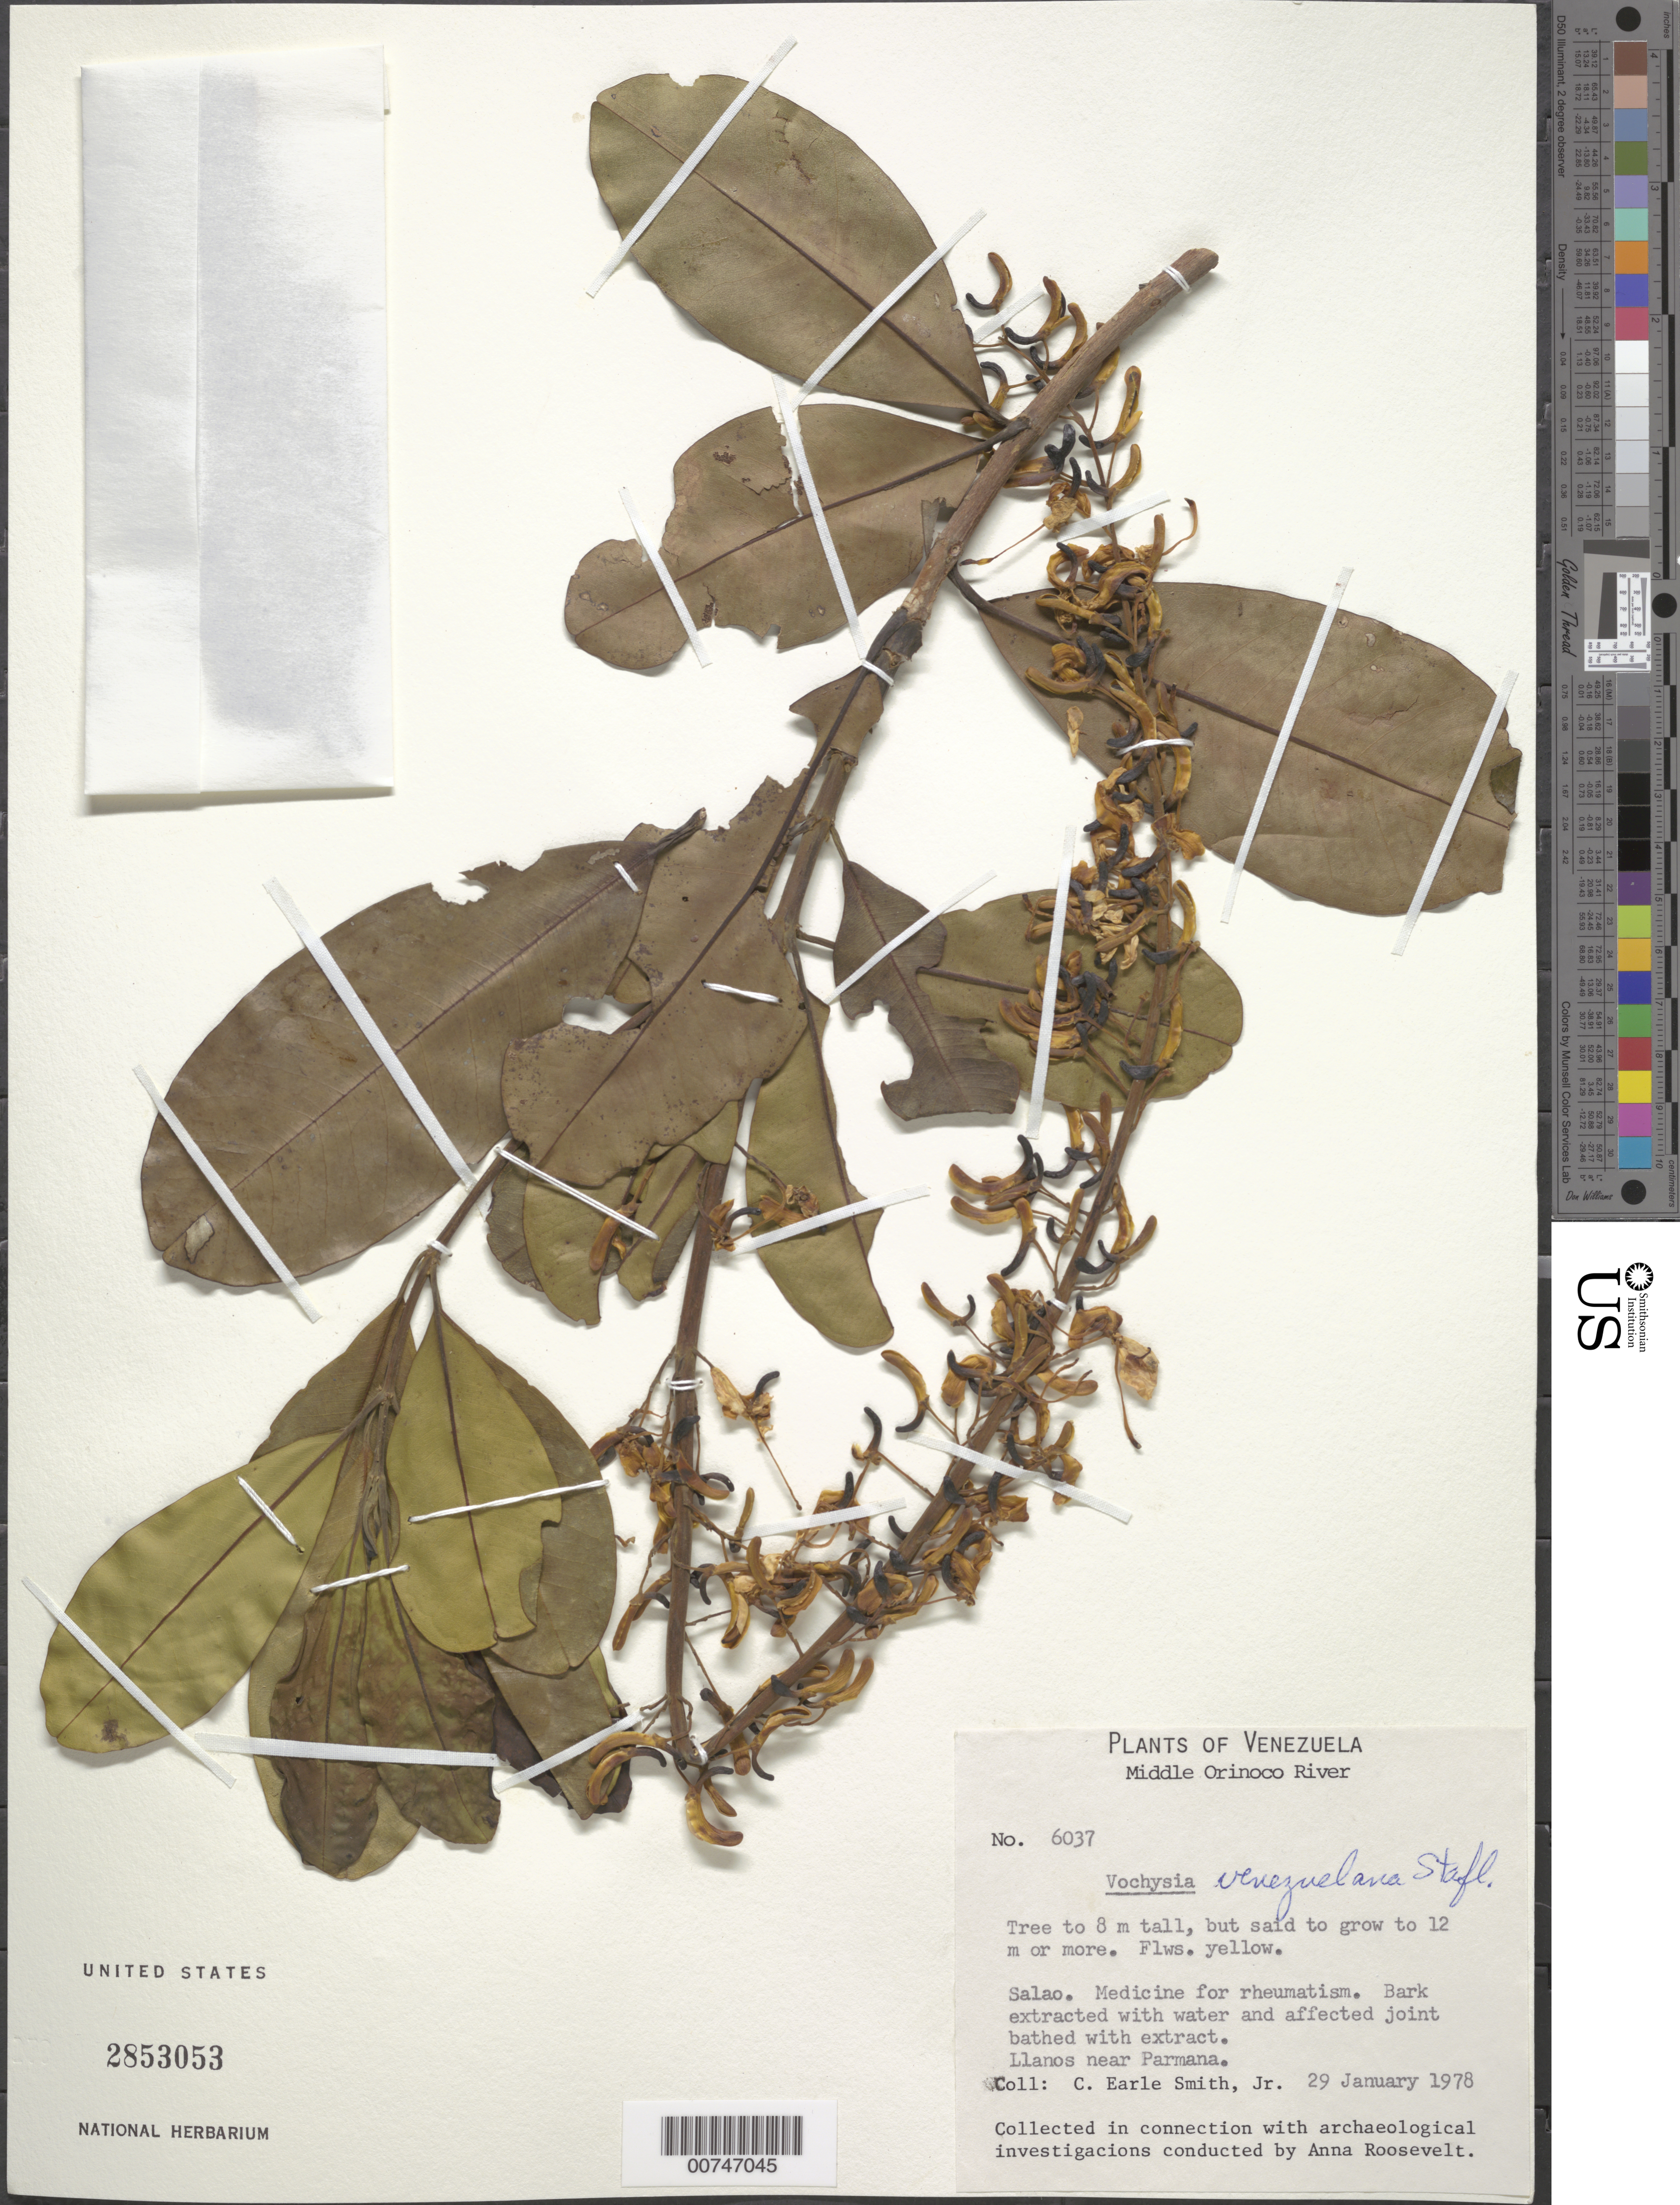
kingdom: Plantae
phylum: Tracheophyta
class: Magnoliopsida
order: Myrtales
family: Vochysiaceae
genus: Vochysia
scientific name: Vochysia venezuelana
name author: Stafleu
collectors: C. E. Smith Jr.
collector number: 6037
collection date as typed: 29-Jan-78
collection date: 1978-01-29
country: Venezuela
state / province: Bolívar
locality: Middle Orinoco River, near Parmana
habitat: Llanos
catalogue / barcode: US 2853053